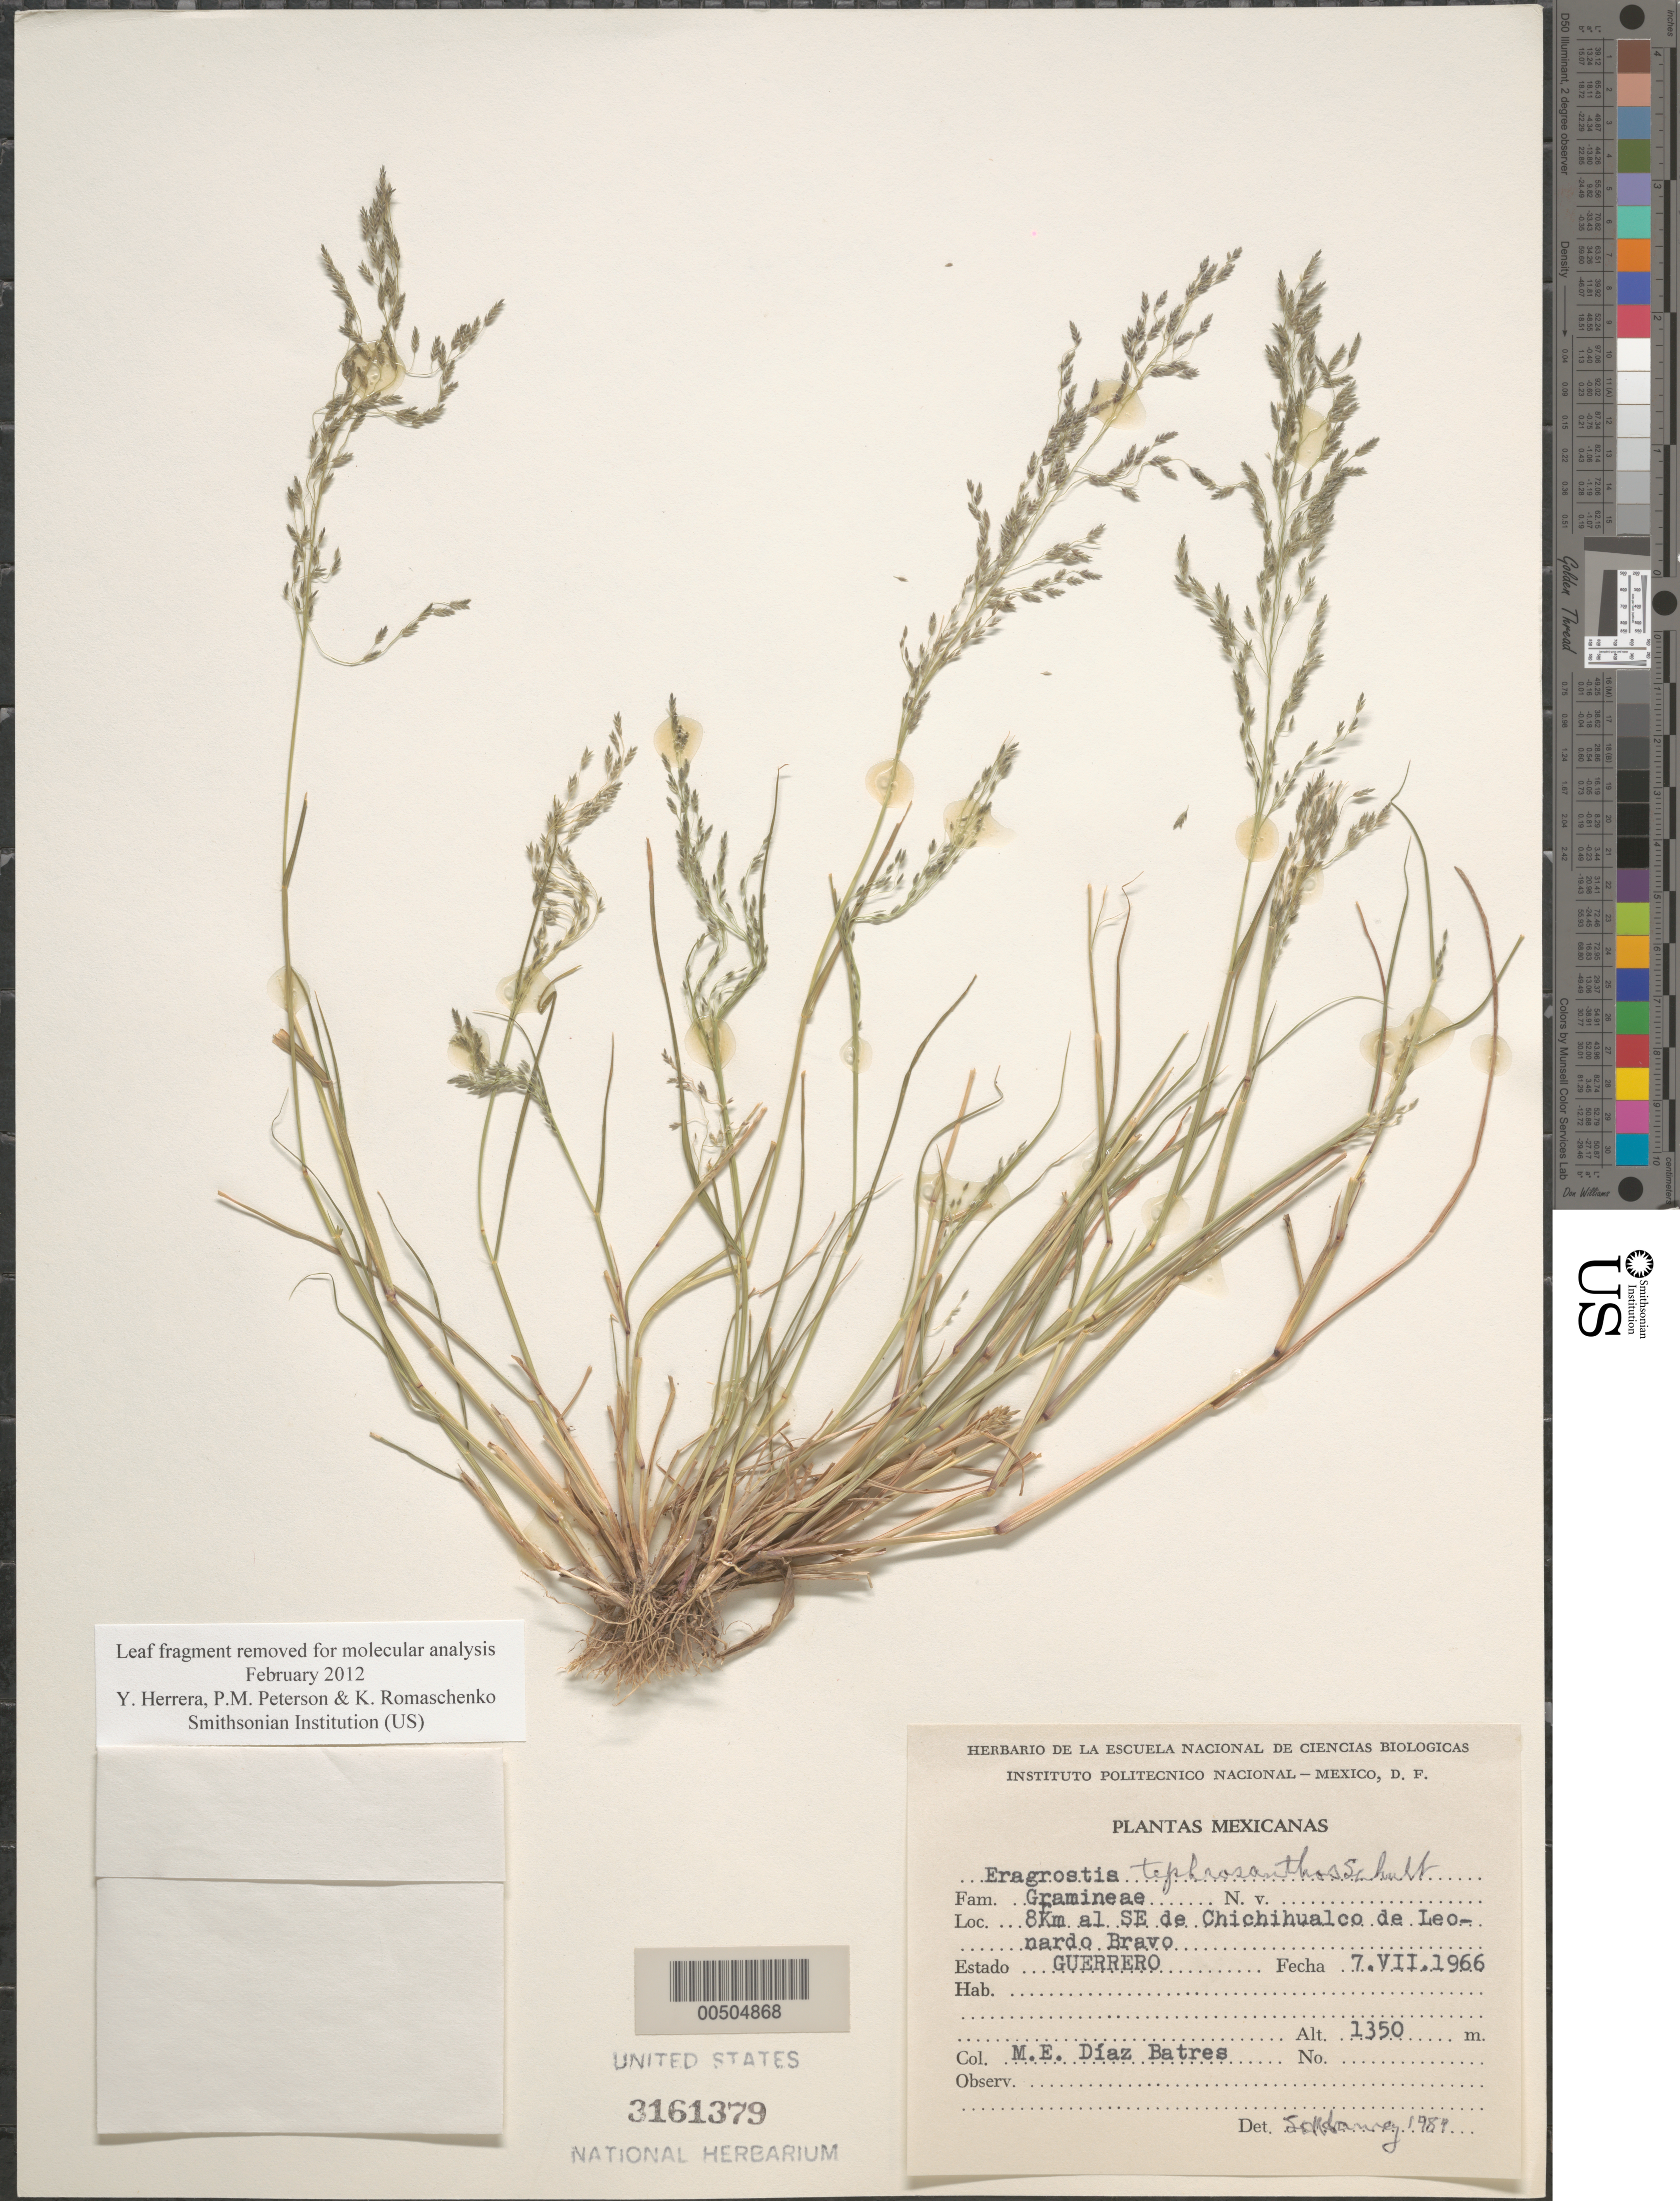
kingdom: Plantae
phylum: Tracheophyta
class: Liliopsida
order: Poales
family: Poaceae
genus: Eragrostis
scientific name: Eragrostis tephrosanthos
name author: Roem. & Schult.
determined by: Harvey, L. H.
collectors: M. D¡az-Batres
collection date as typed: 7 Jul 1966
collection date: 1966-07-07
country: Mexico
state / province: Guerrero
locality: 8 km SE of Chichihualco de Leonardo Bravo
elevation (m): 1350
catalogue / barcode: US 3161379